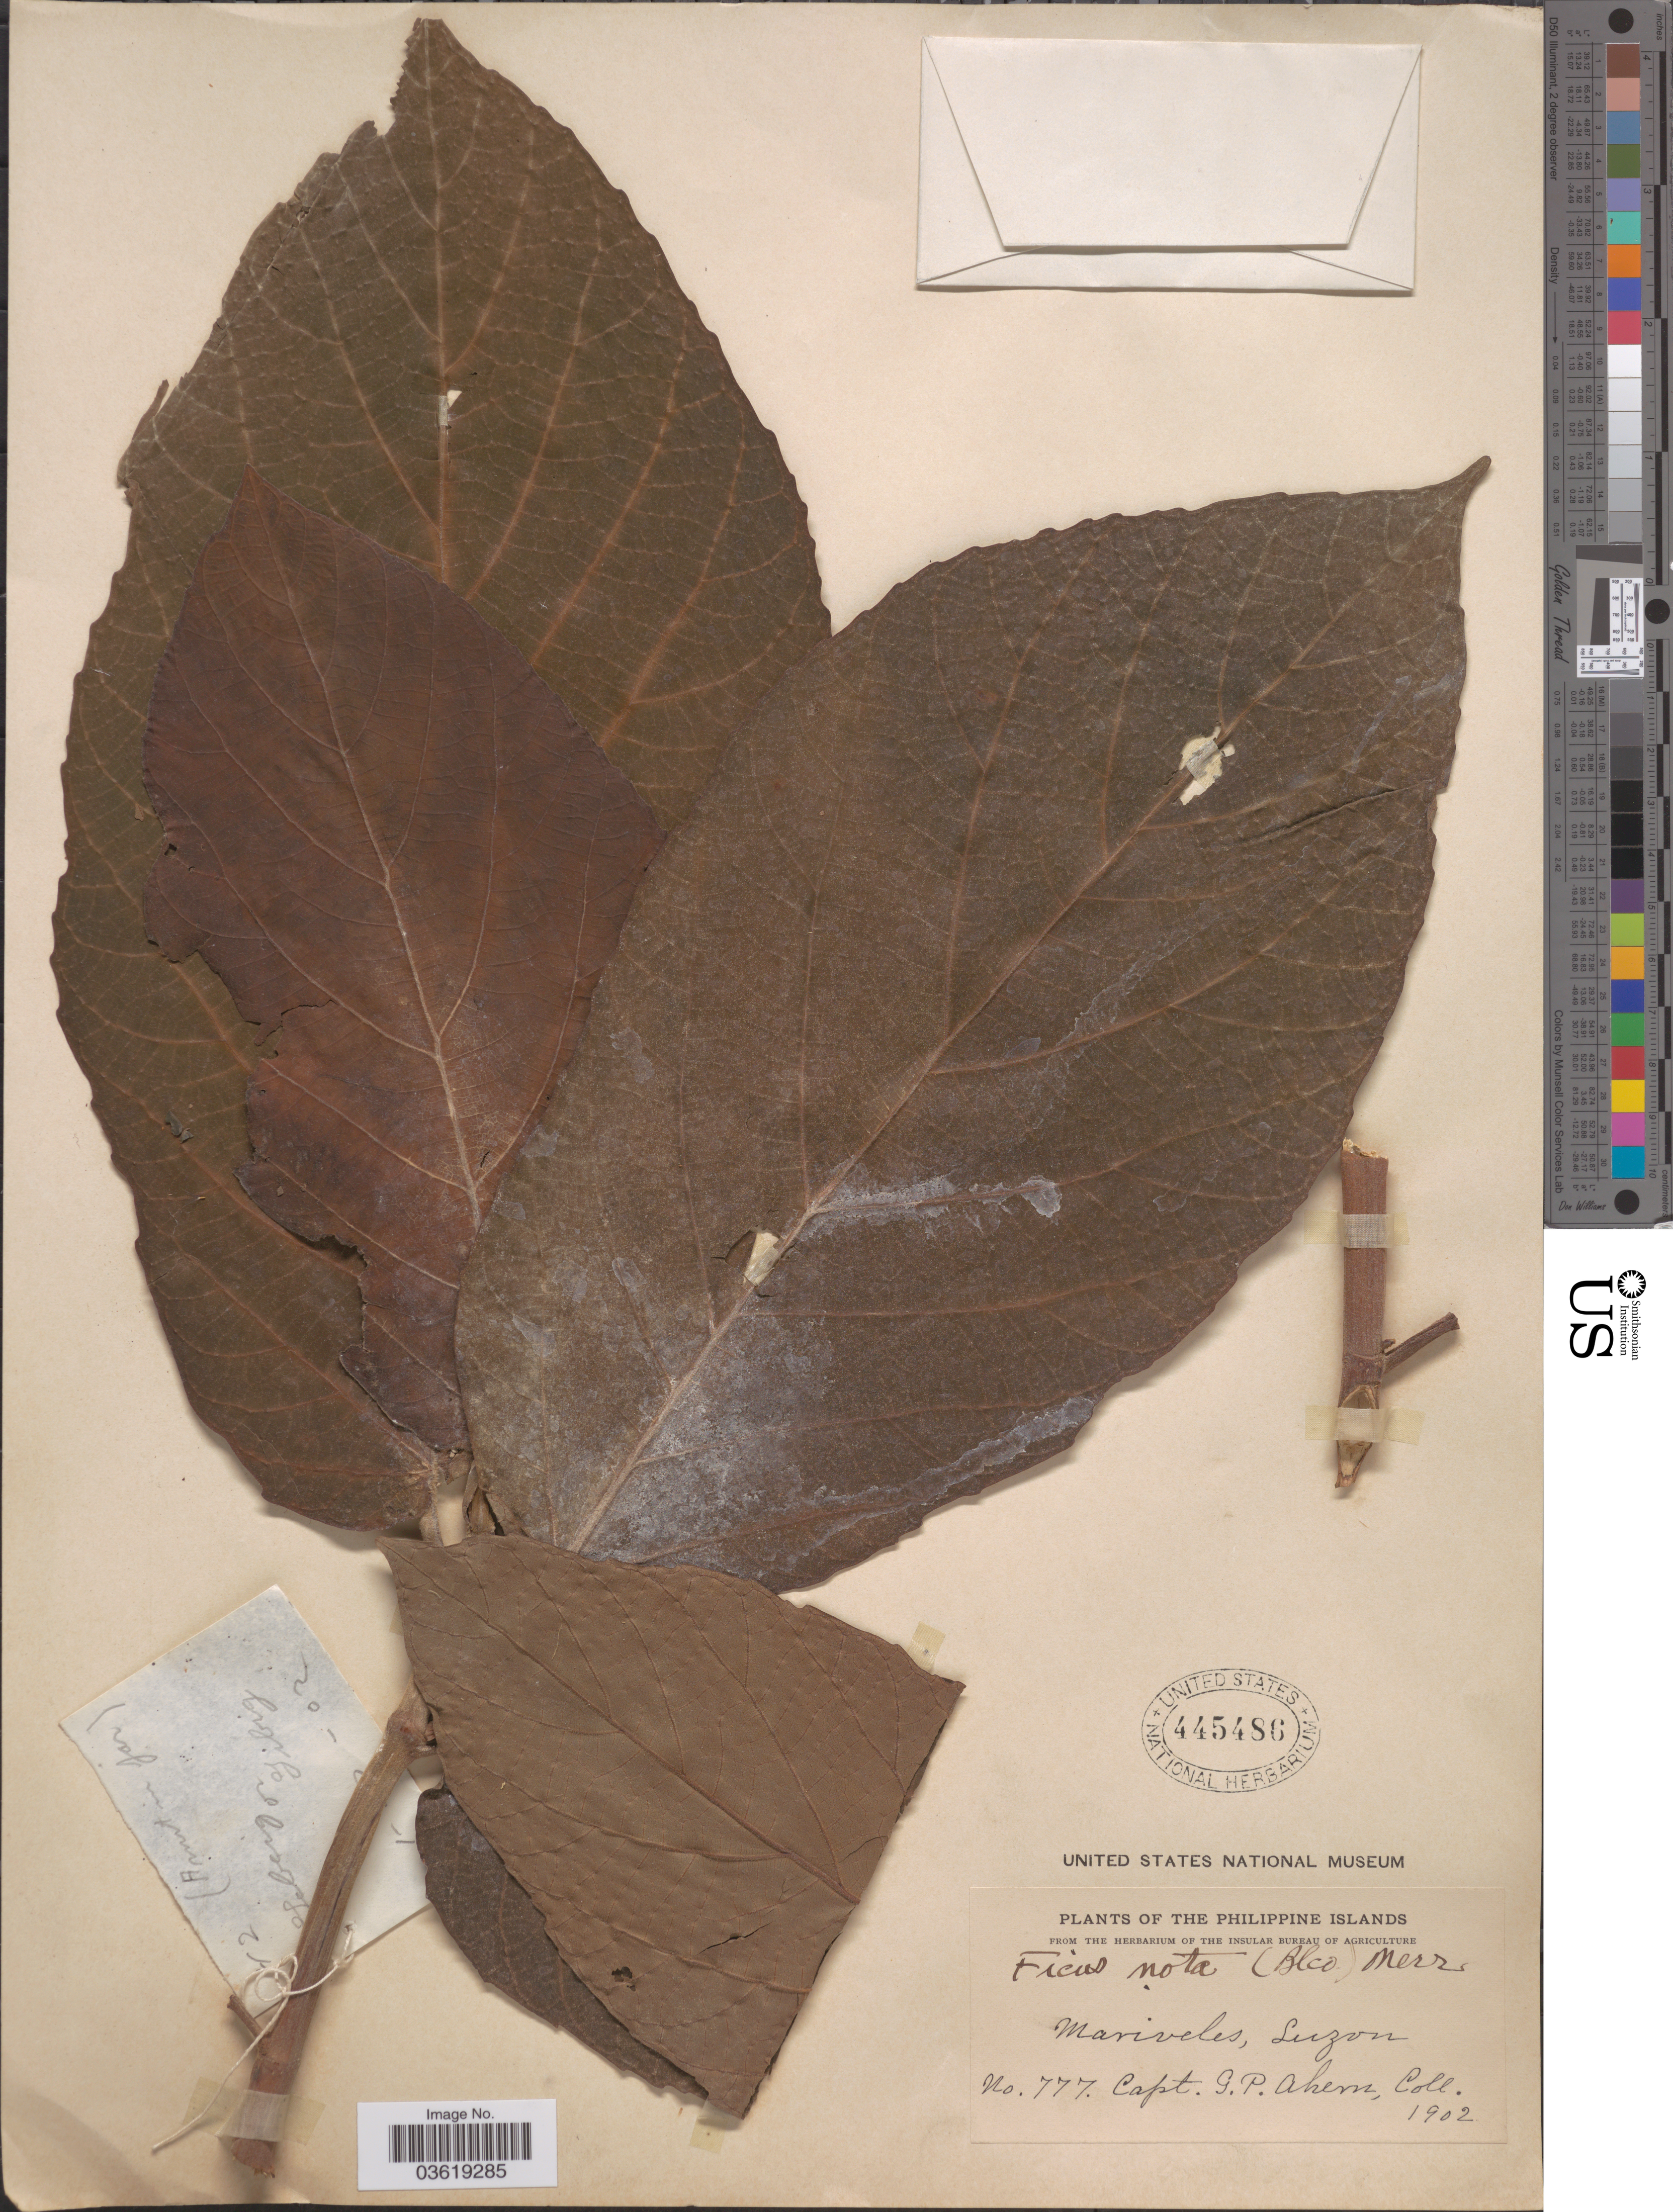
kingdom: Plantae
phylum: Tracheophyta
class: Magnoliopsida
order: Rosales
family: Moraceae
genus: Ficus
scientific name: Ficus nota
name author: (C.E. Blanco) Merr.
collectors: G. Ahern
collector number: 777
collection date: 1902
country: Philippines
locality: The Philippine Islands, Mariveles, Luzon.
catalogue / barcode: US 445486